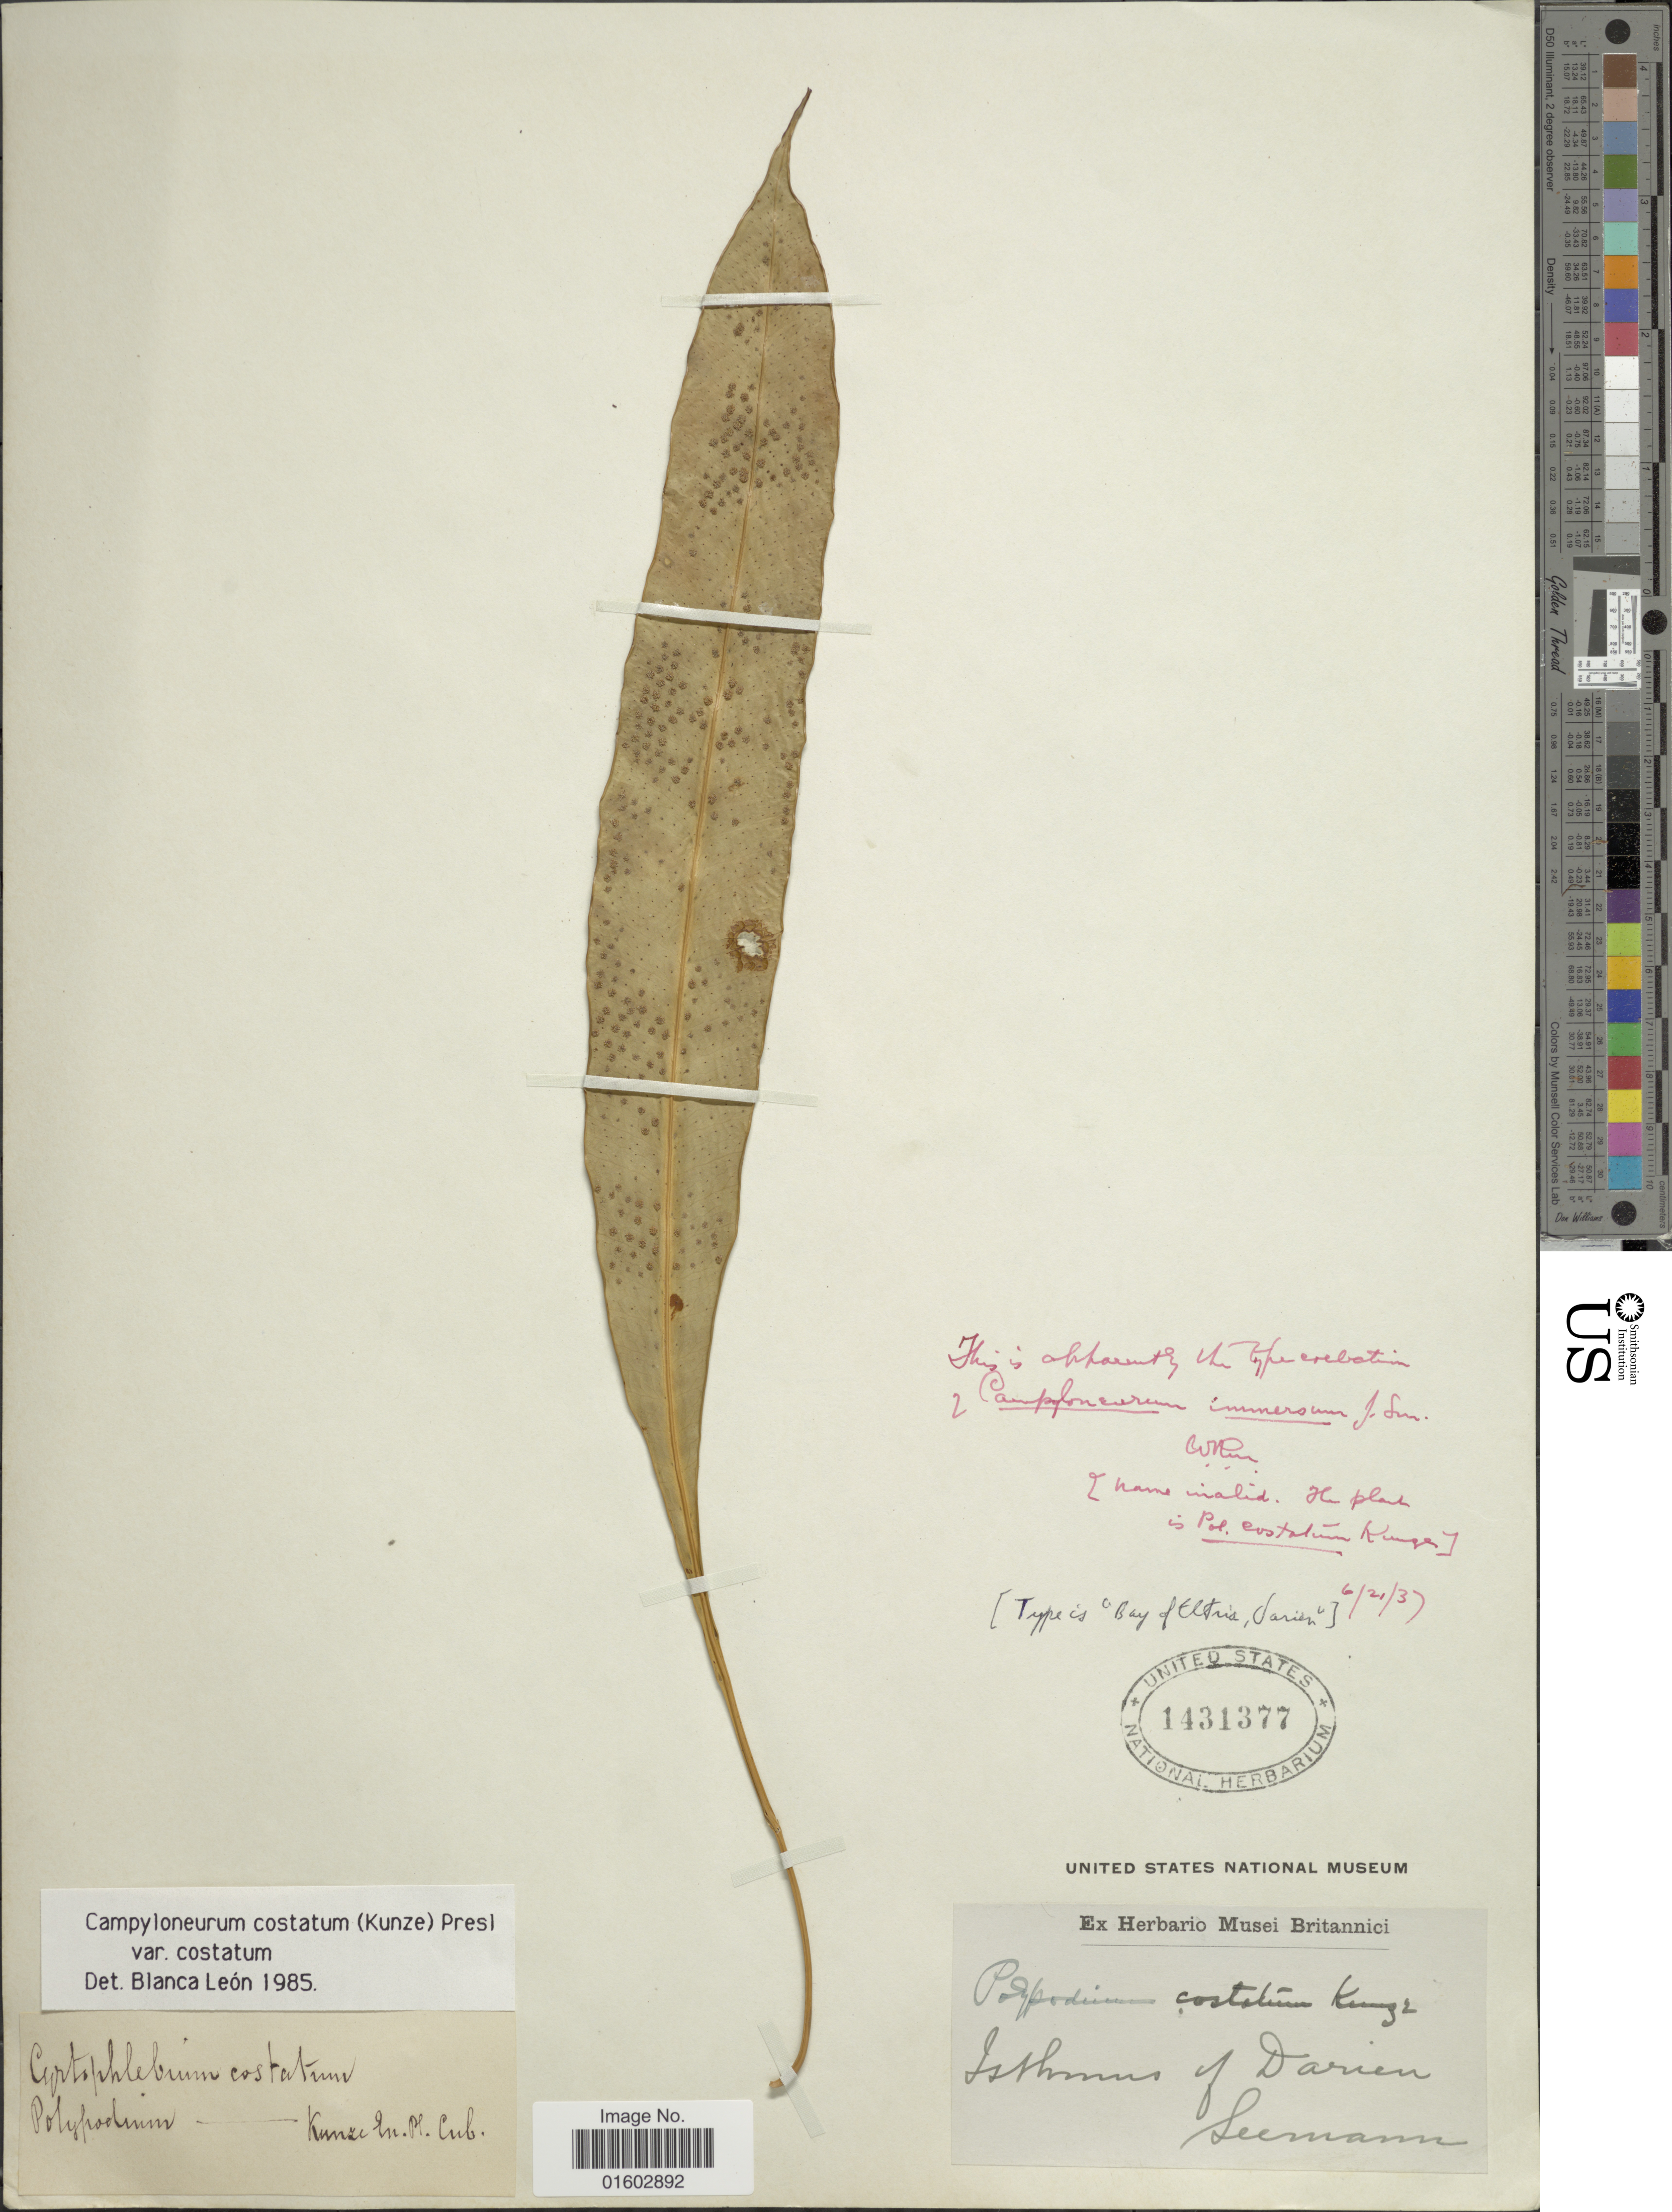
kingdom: Plantae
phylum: Tracheophyta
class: Polypodiopsida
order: Polypodiales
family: Polypodiaceae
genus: Campyloneurum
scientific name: Campyloneurum costatum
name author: (Kunze) C. Presl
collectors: -. Seemann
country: Panama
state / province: Darién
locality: Isthkmus of Darien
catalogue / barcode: US 1431377